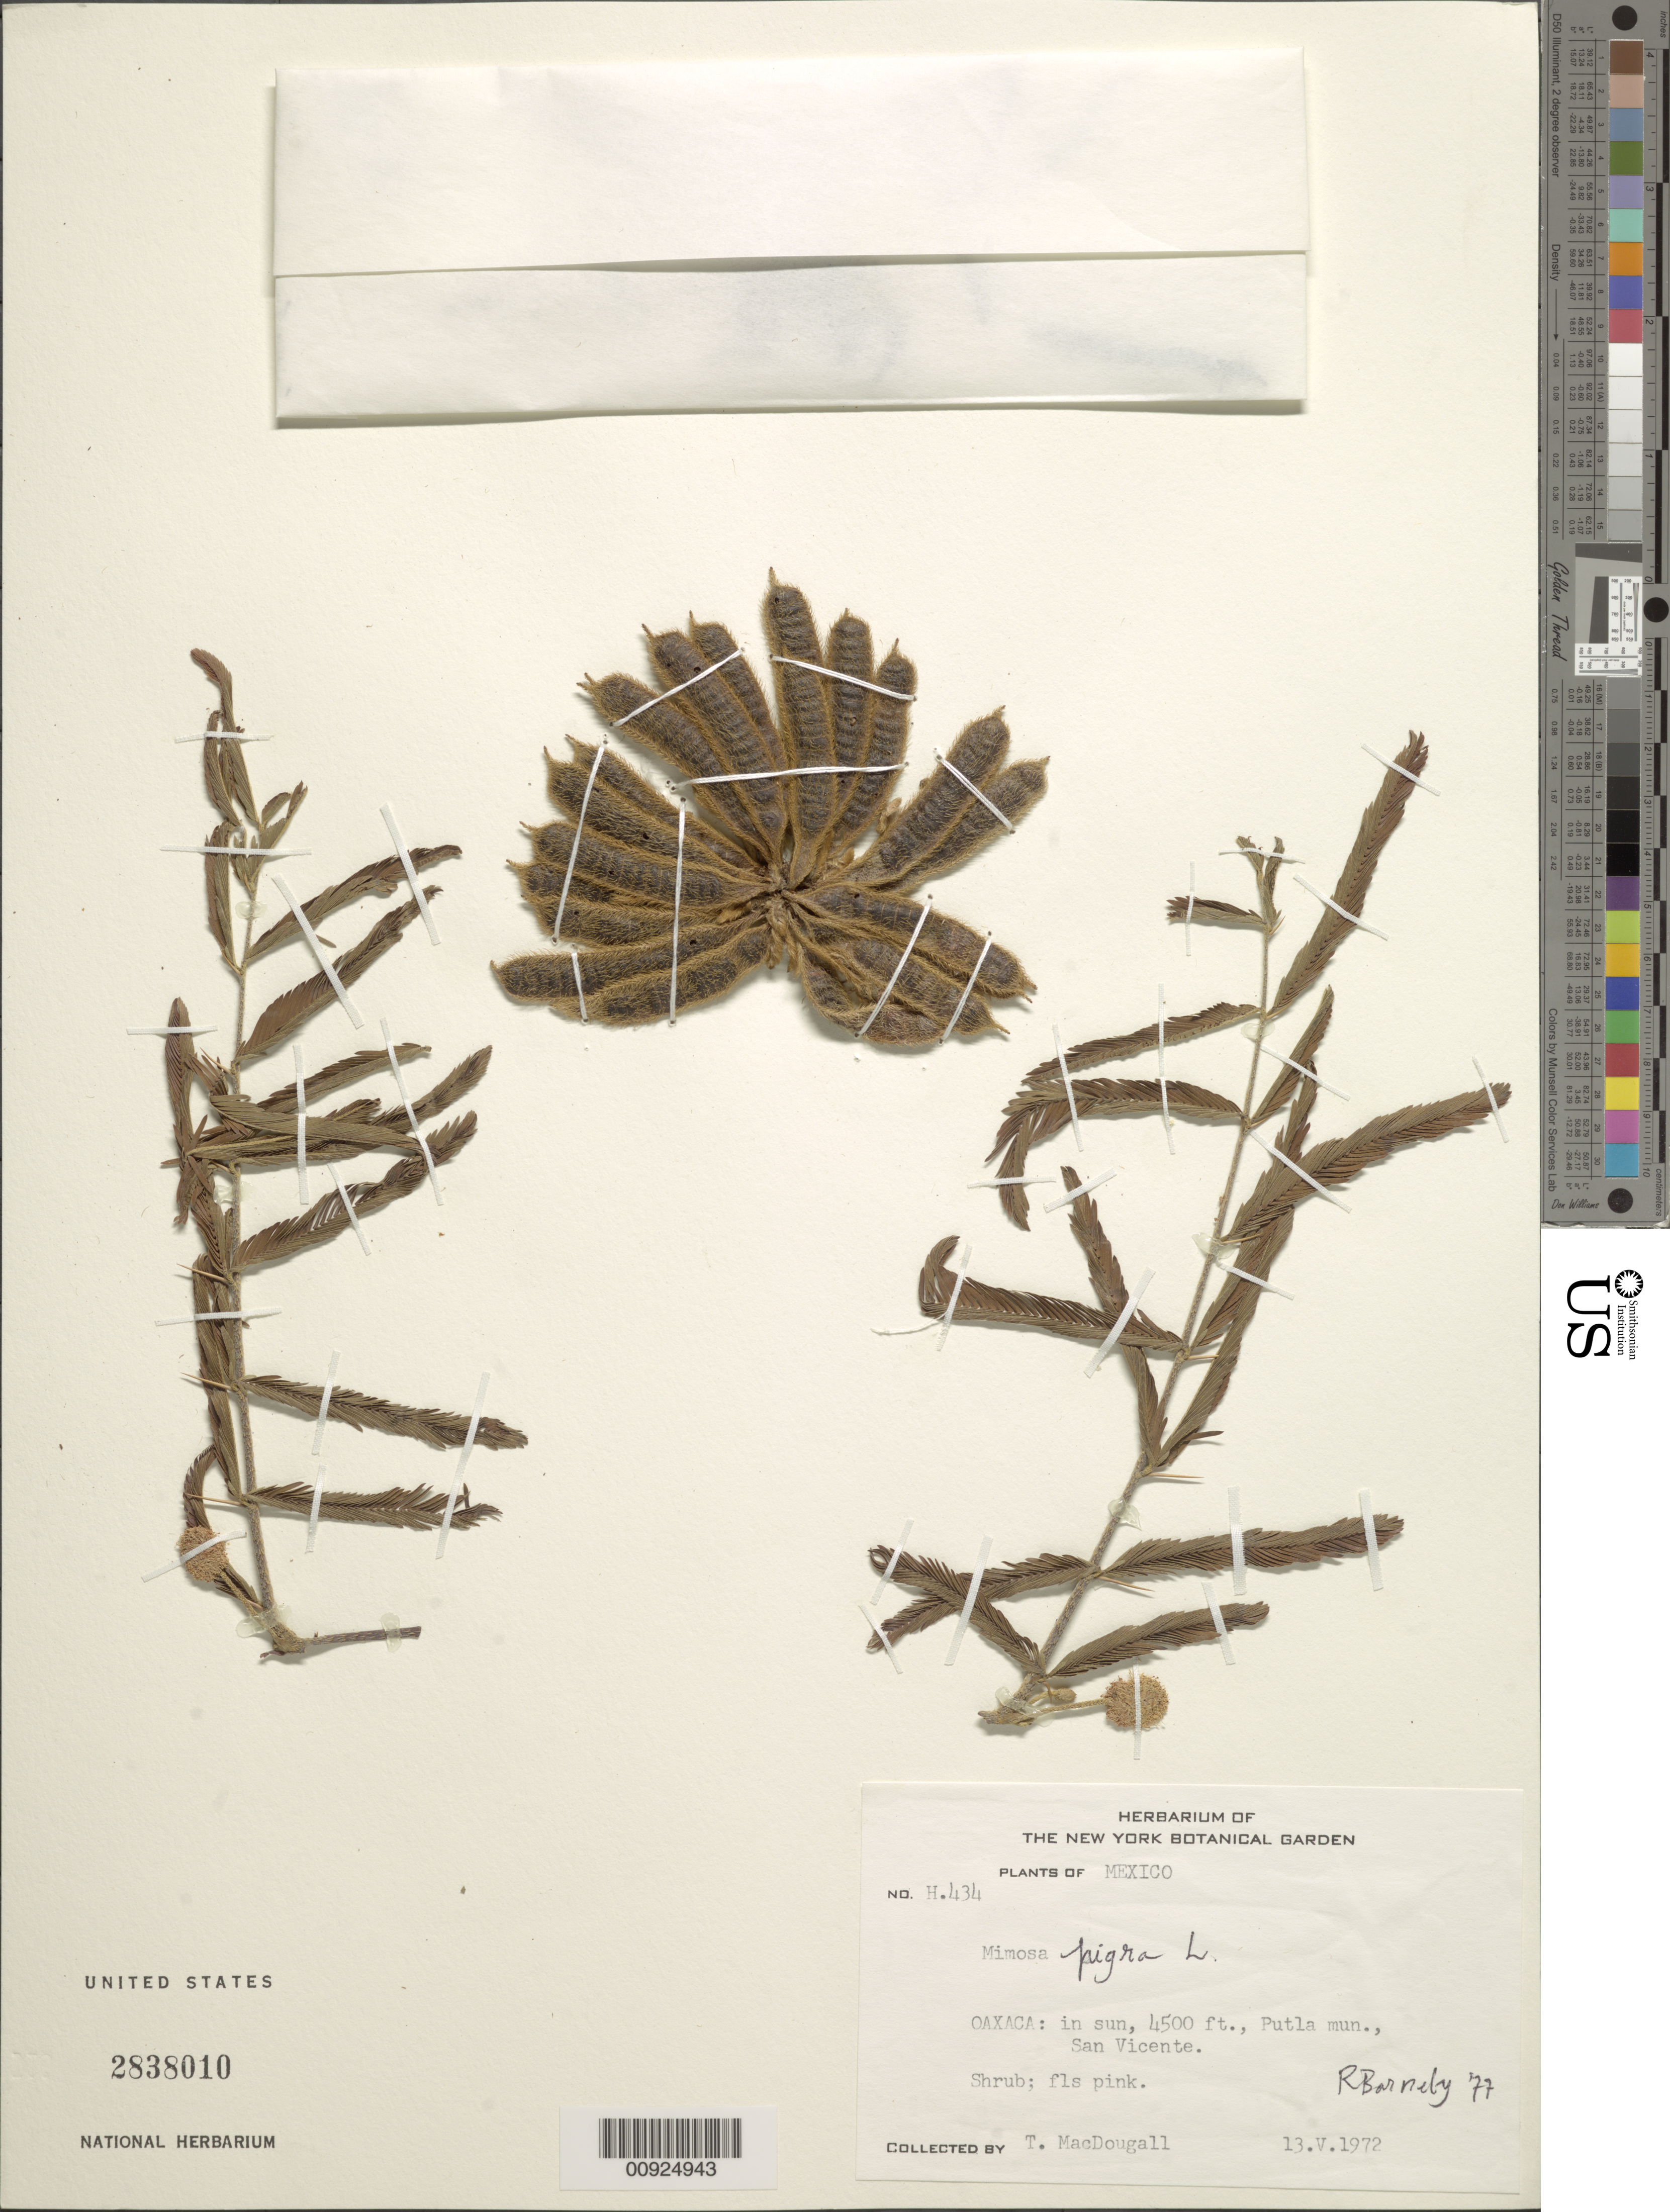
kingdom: Plantae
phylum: Tracheophyta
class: Magnoliopsida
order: Fabales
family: Fabaceae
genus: Mimosa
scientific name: Mimosa pigra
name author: L.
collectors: T. Macdougall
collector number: H.434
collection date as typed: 13 May 1972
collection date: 1972-05-13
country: Mexico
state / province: Oaxaca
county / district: Putla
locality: Oaxaca: Putla Mun., San Vicente.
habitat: In sun.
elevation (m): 1372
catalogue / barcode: US 2838010